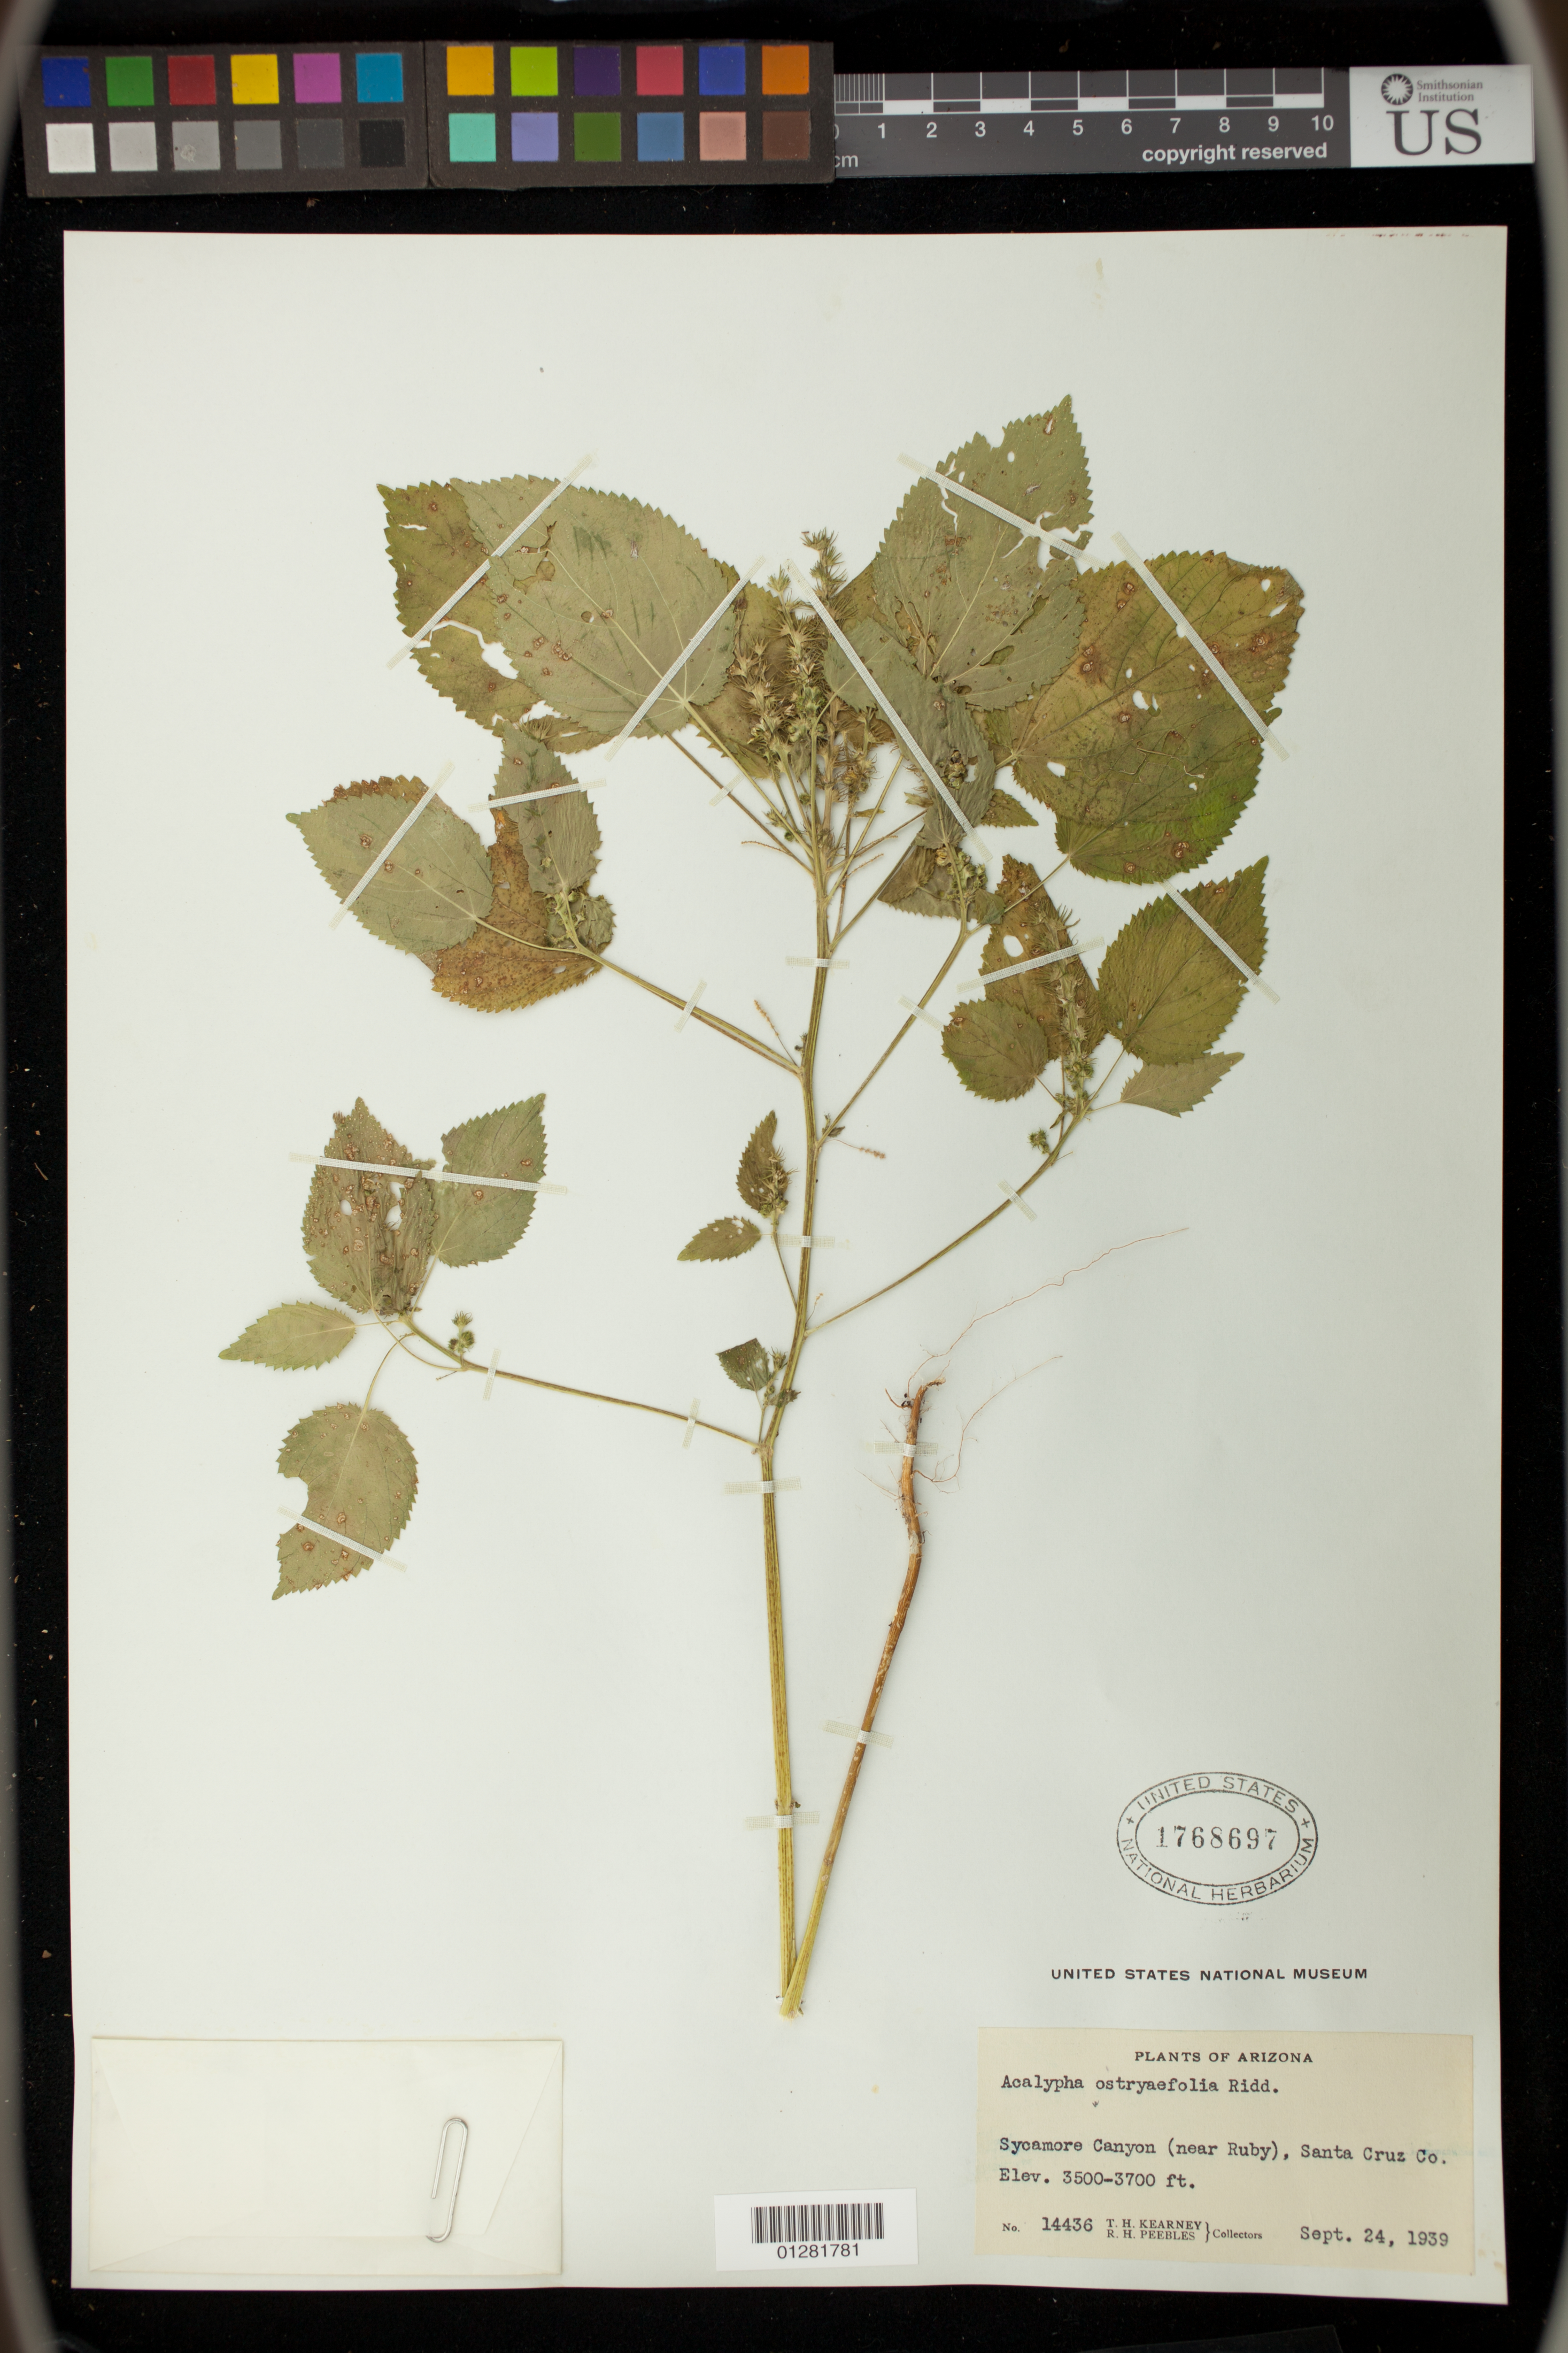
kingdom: Plantae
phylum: Tracheophyta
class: Magnoliopsida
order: Malpighiales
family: Euphorbiaceae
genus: Acalypha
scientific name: Acalypha ostryifolia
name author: Ridd.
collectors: T. H. Kearney & R. H. Peebles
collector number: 14436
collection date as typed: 24 Sep 1939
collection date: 1939-09-24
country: United States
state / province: Arizona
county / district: Santa Cruz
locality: Sycamore Canyon (near Ruby).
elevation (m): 1067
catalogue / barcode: US 1768697